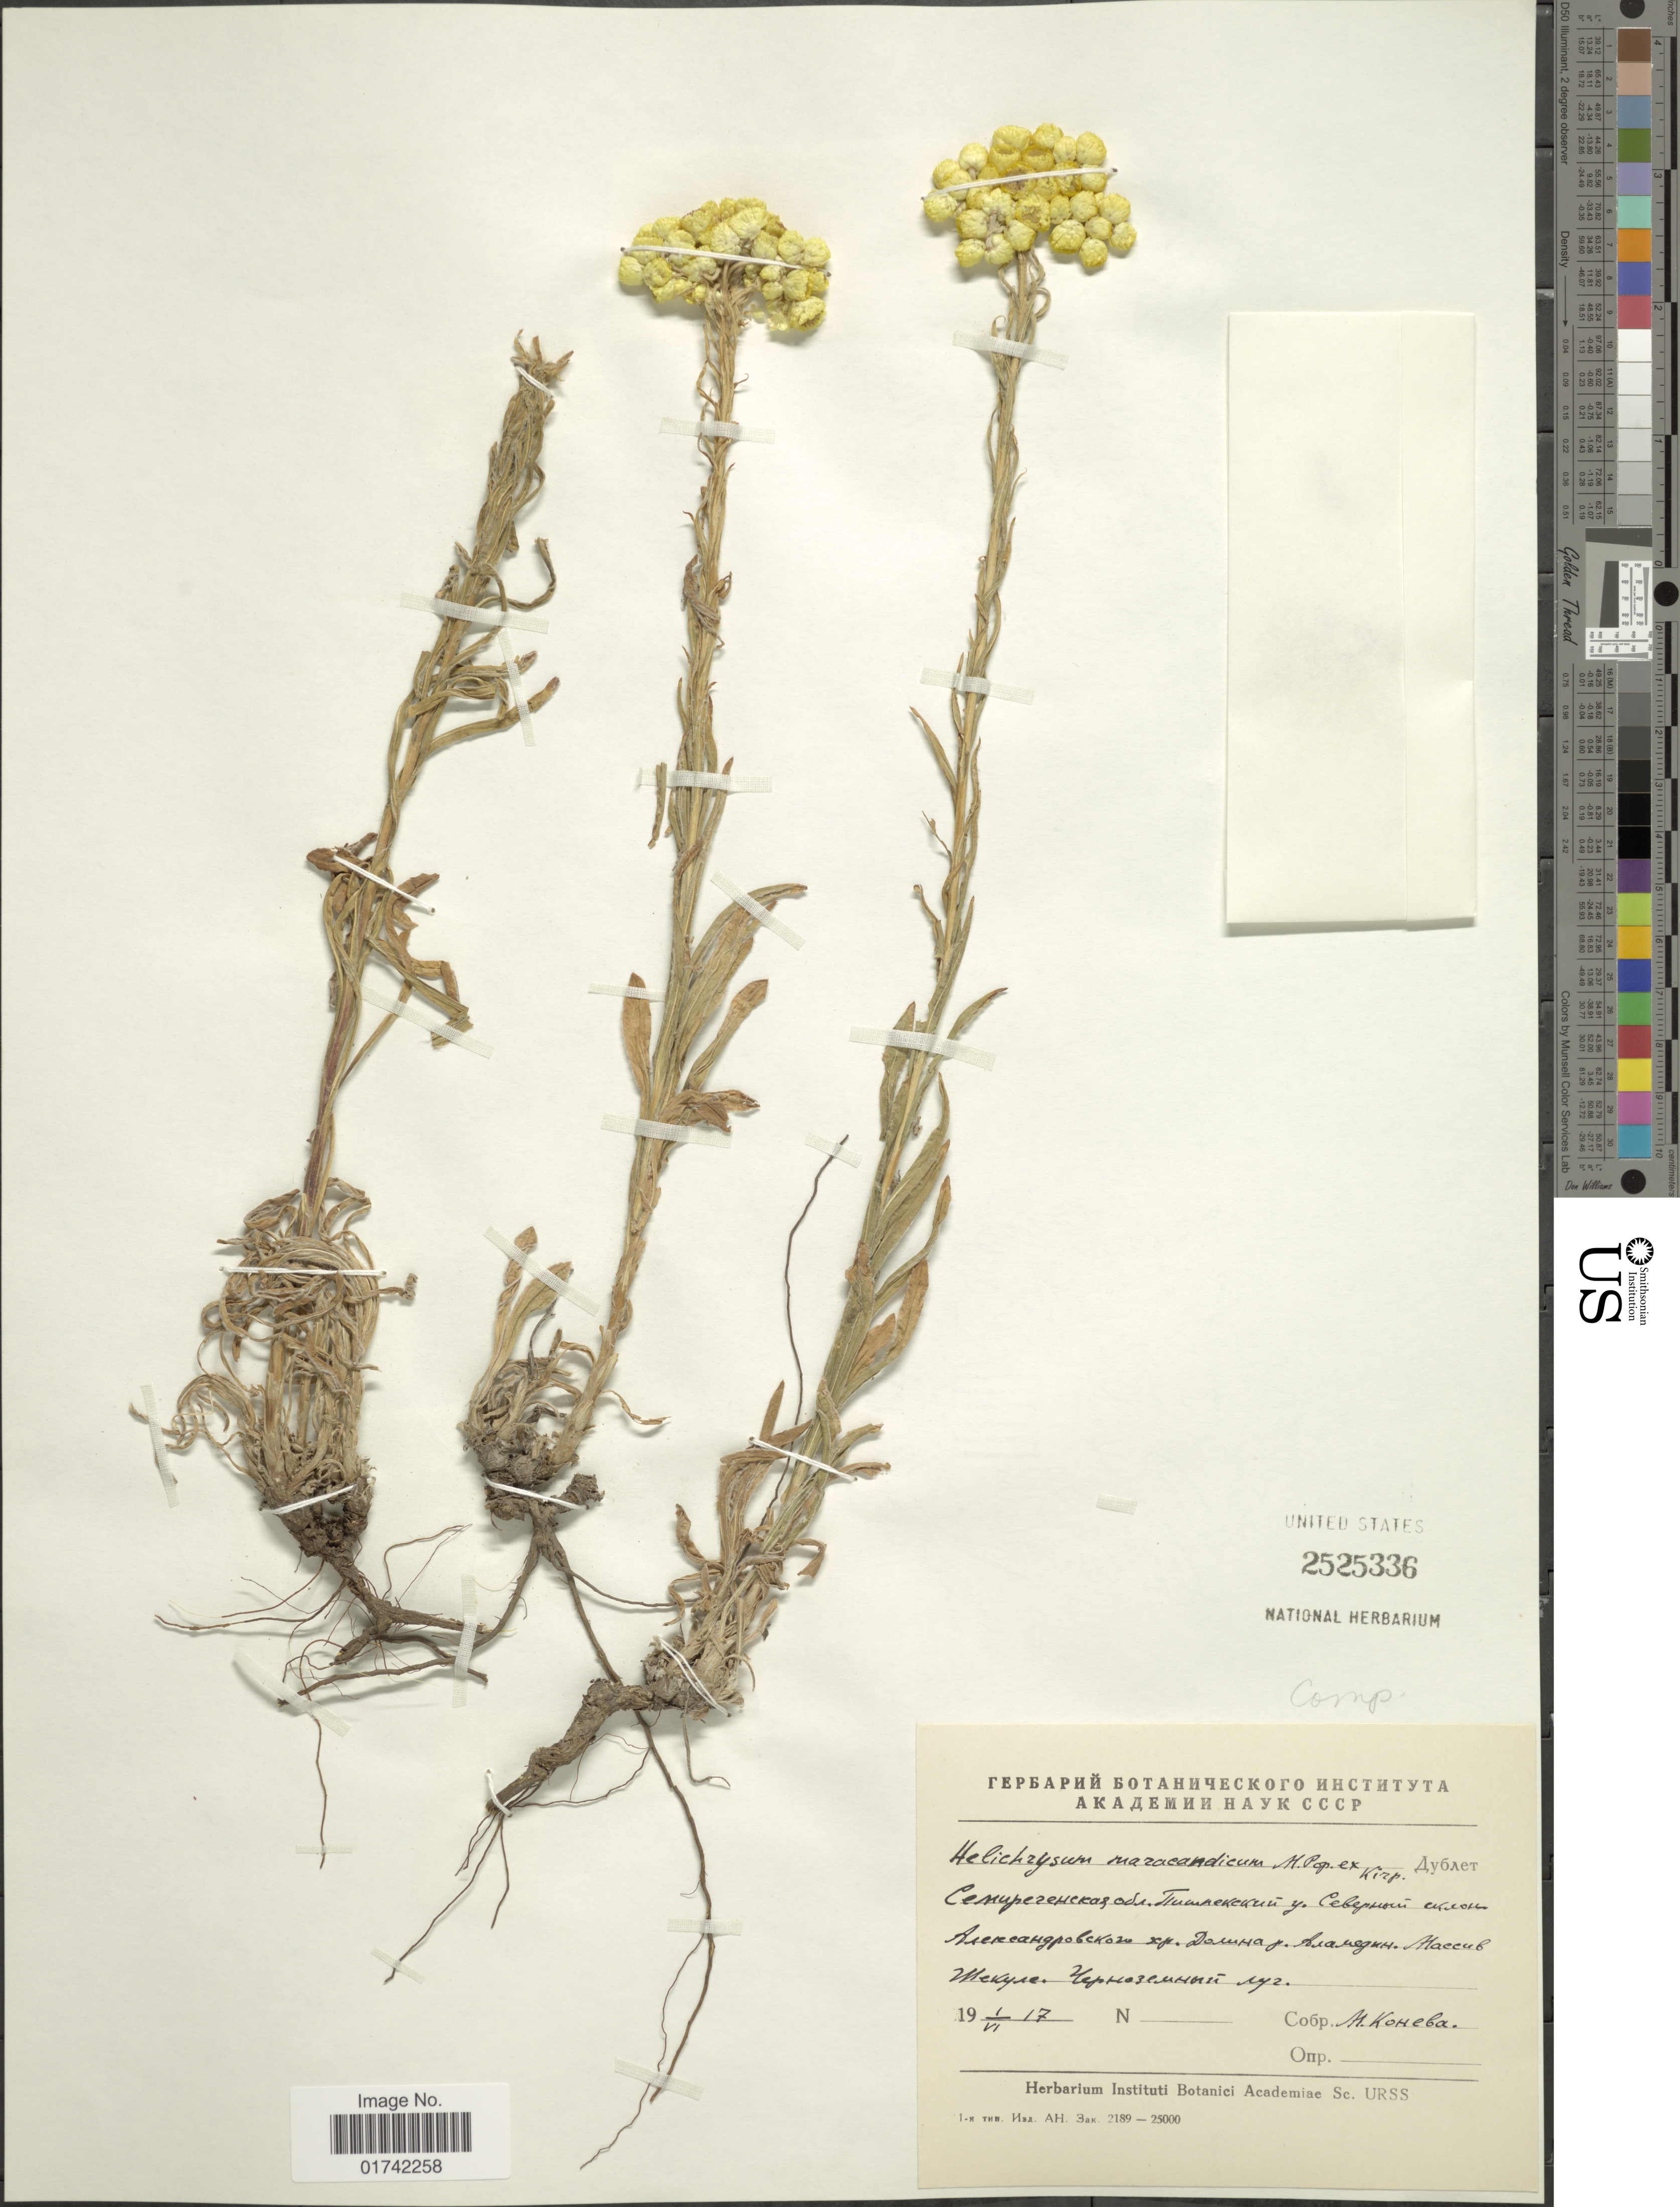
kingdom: Plantae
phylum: Tracheophyta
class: Magnoliopsida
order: Asterales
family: Asteraceae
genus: Helichrysum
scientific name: Helichrysum maracandicum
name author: Popov & Kirp.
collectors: M. Koheba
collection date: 1917-06-01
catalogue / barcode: US 2525336